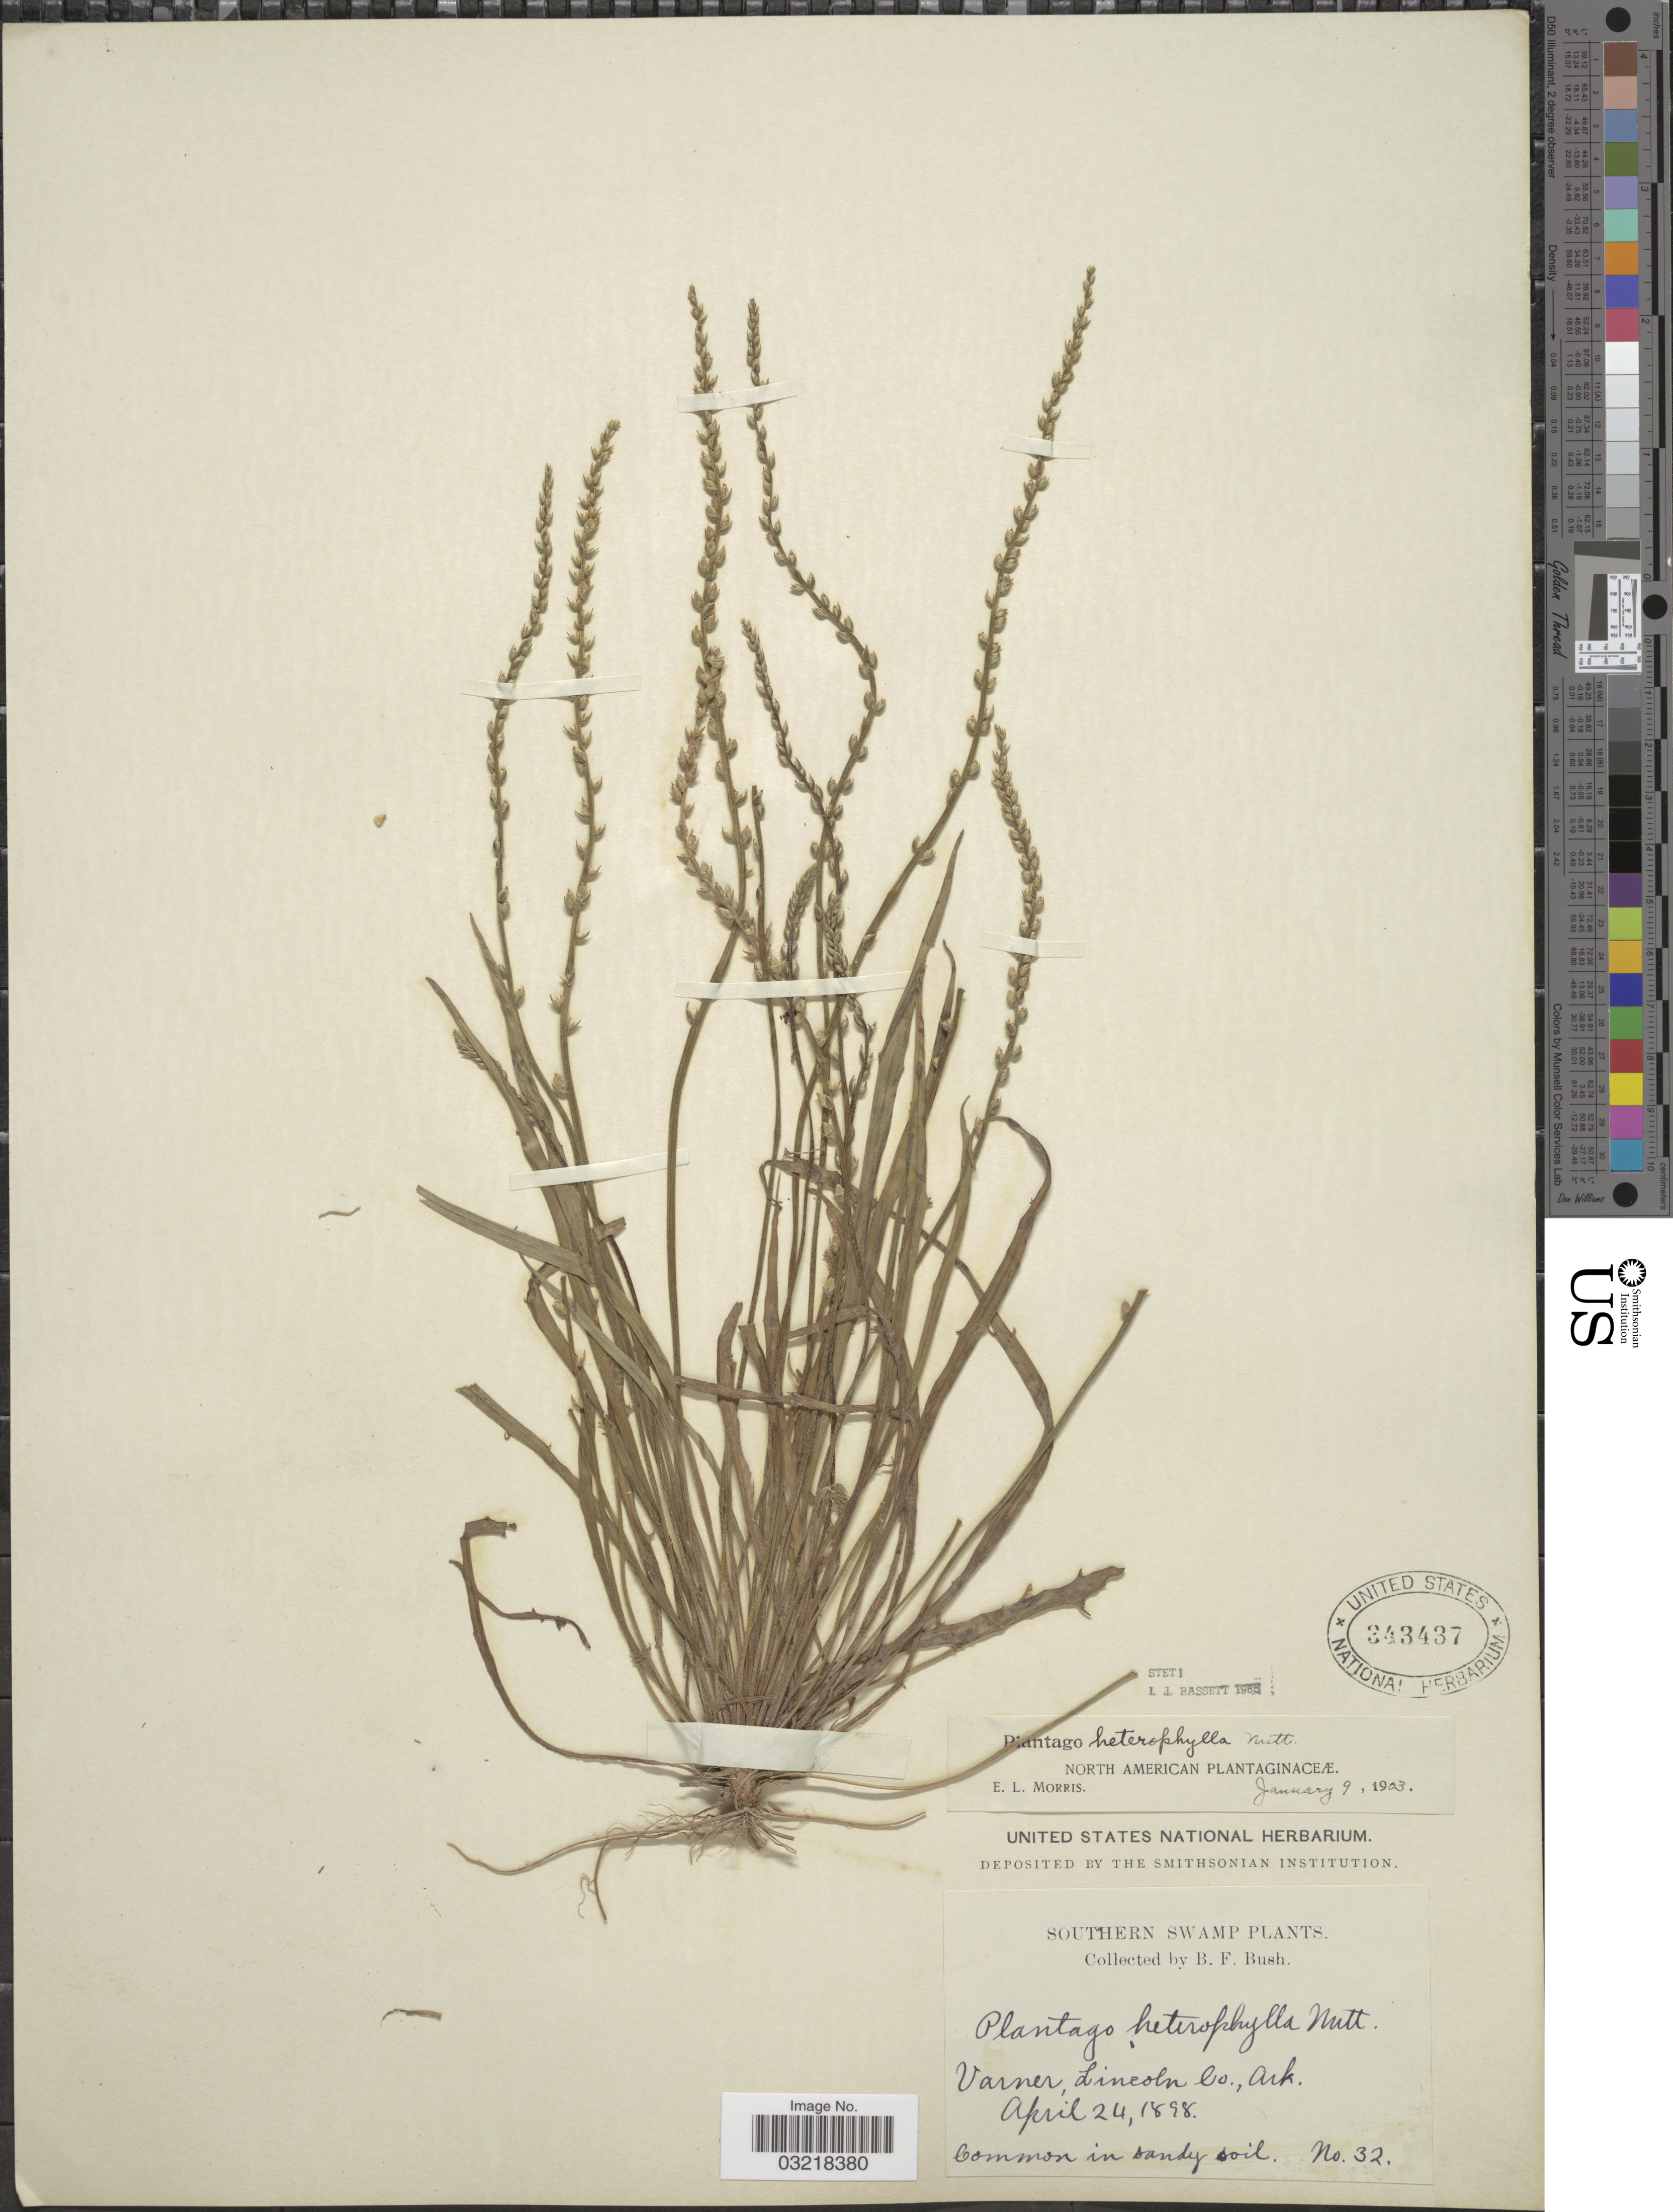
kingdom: Plantae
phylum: Tracheophyta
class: Magnoliopsida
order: Lamiales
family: Plantaginaceae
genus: Plantago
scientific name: Plantago heterophylla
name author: Nutt.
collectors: B. F. Bush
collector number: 32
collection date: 1898-04-24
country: United States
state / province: Arkansas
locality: Southern Swamp. Varner, Lincoln Co.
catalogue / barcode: US 343437